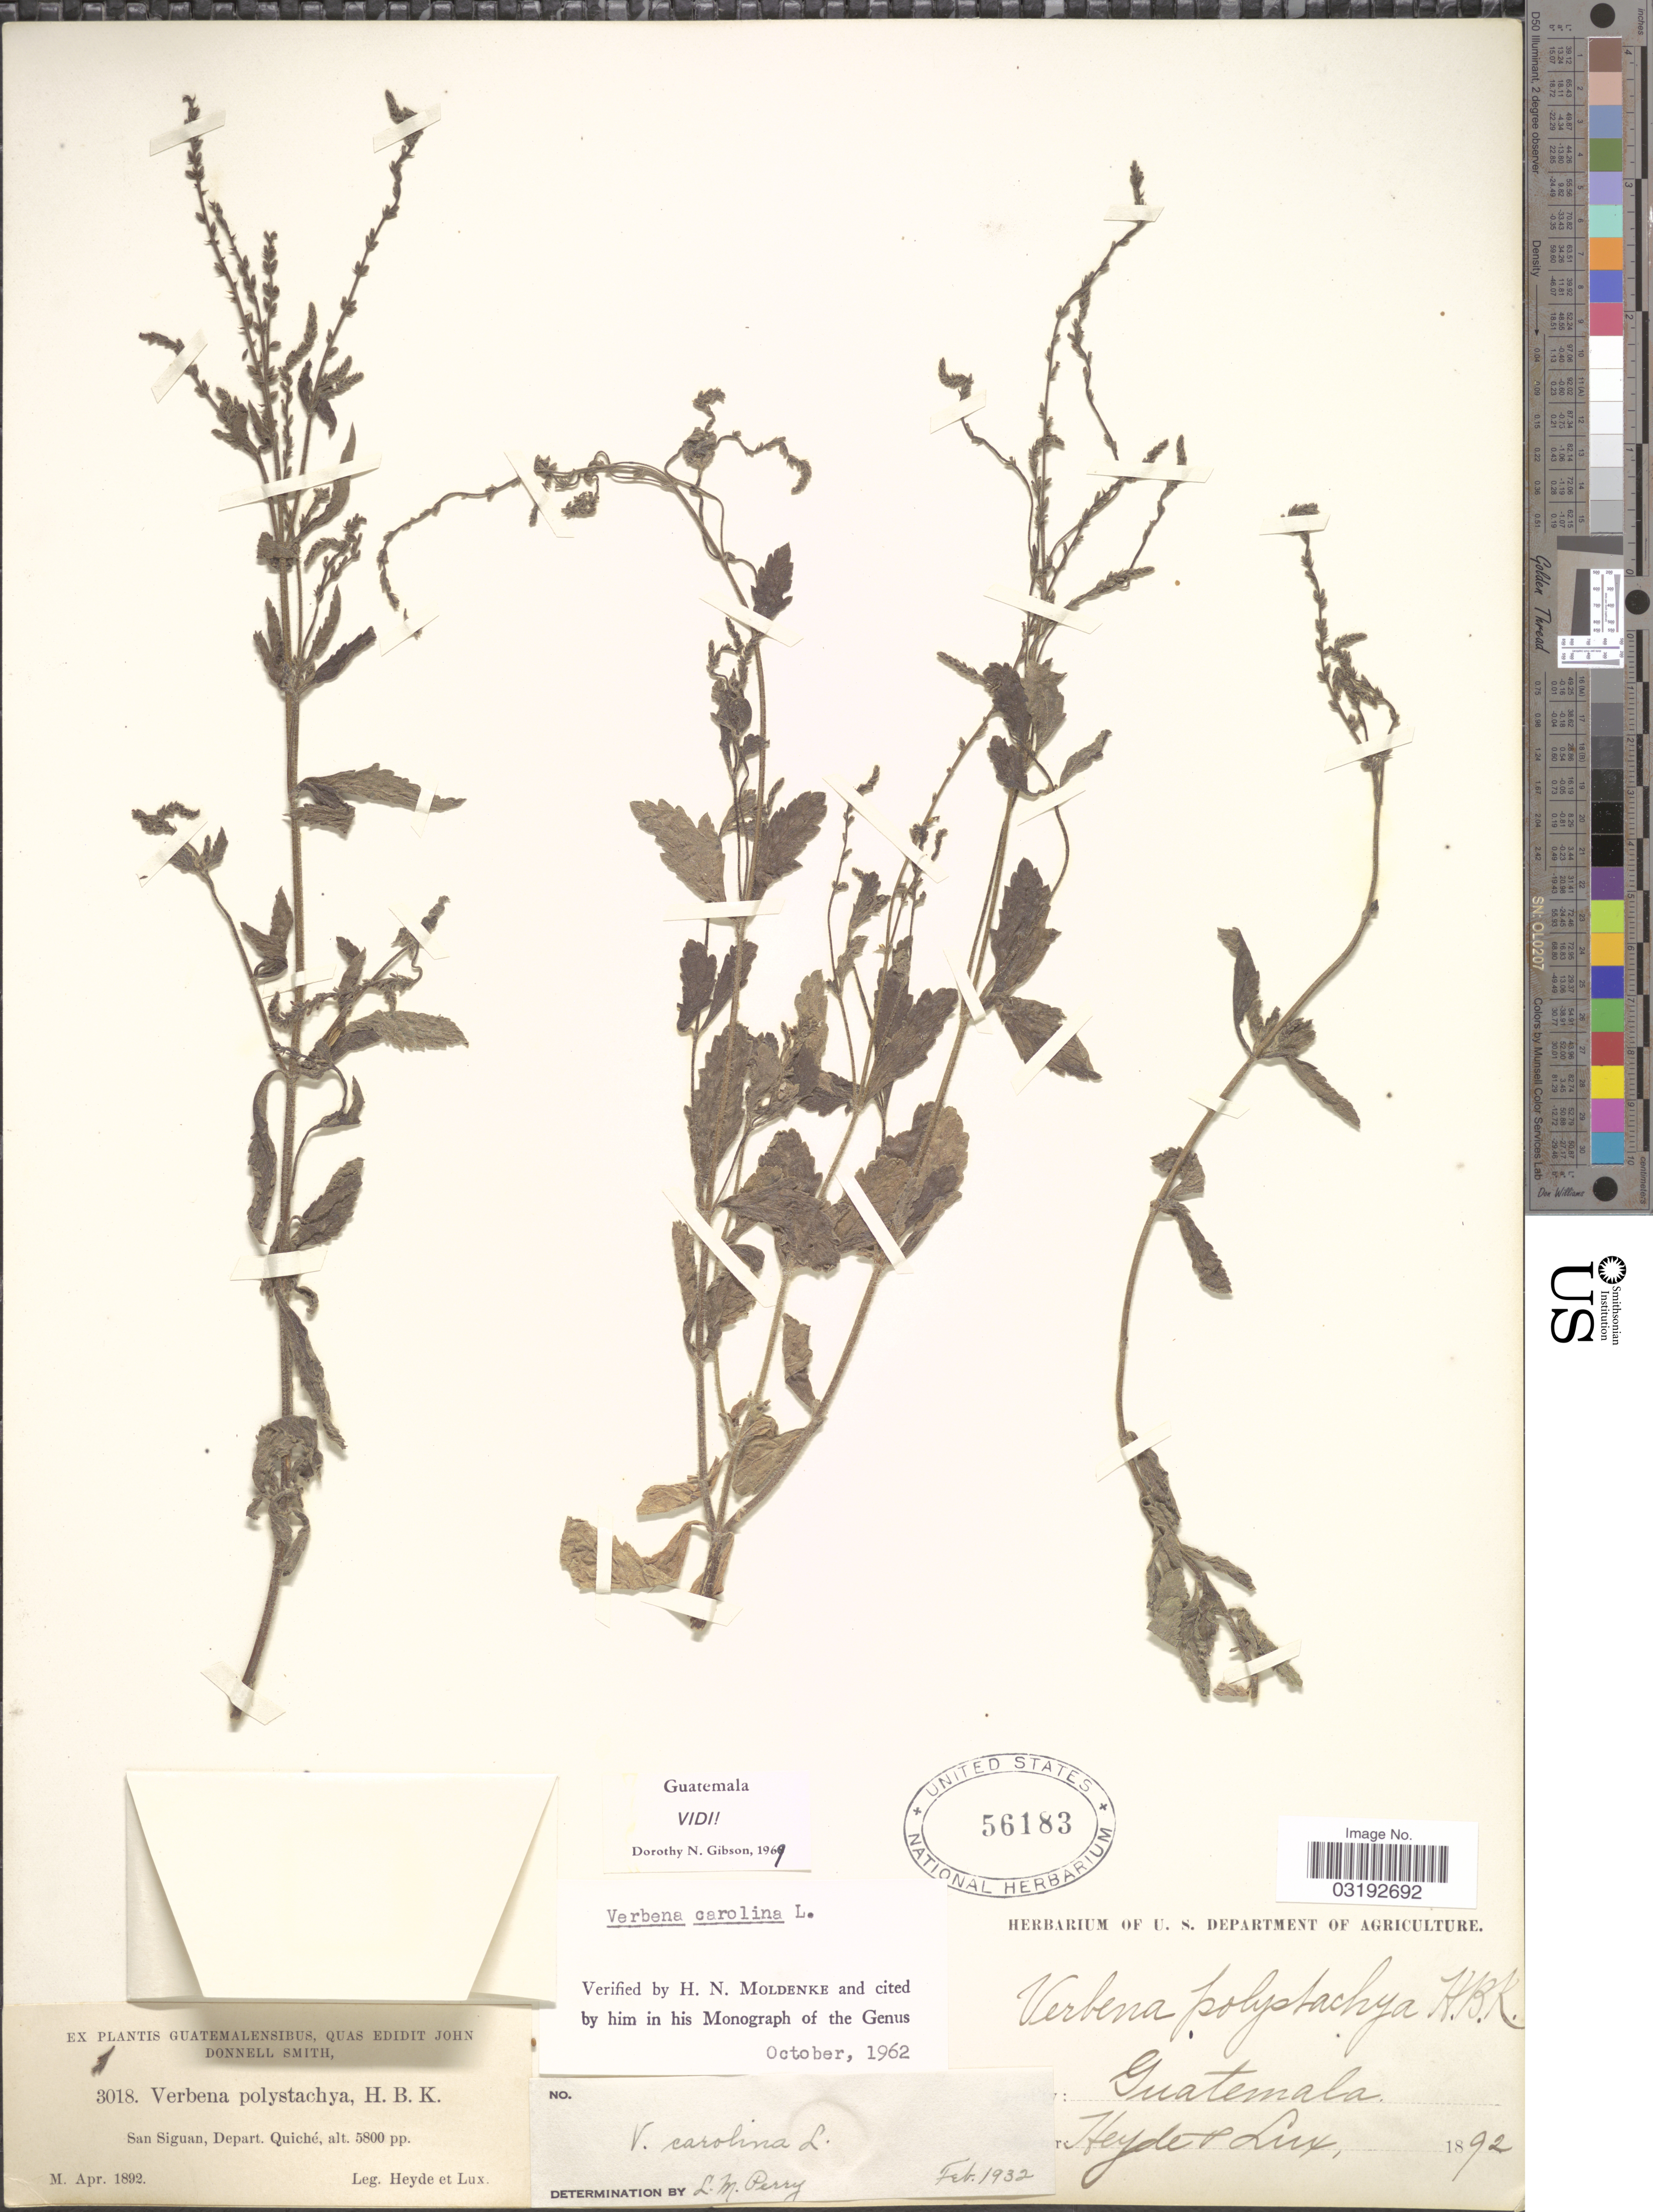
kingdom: Plantae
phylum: Tracheophyta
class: Magnoliopsida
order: Lamiales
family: Verbenaceae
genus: Verbena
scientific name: Verbena carolina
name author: L.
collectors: Heyde & Lux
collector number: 3018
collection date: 1892-04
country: Guatemala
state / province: El Quiché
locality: San Siguan, Depart. Quiché.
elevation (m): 1768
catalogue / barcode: US 56183